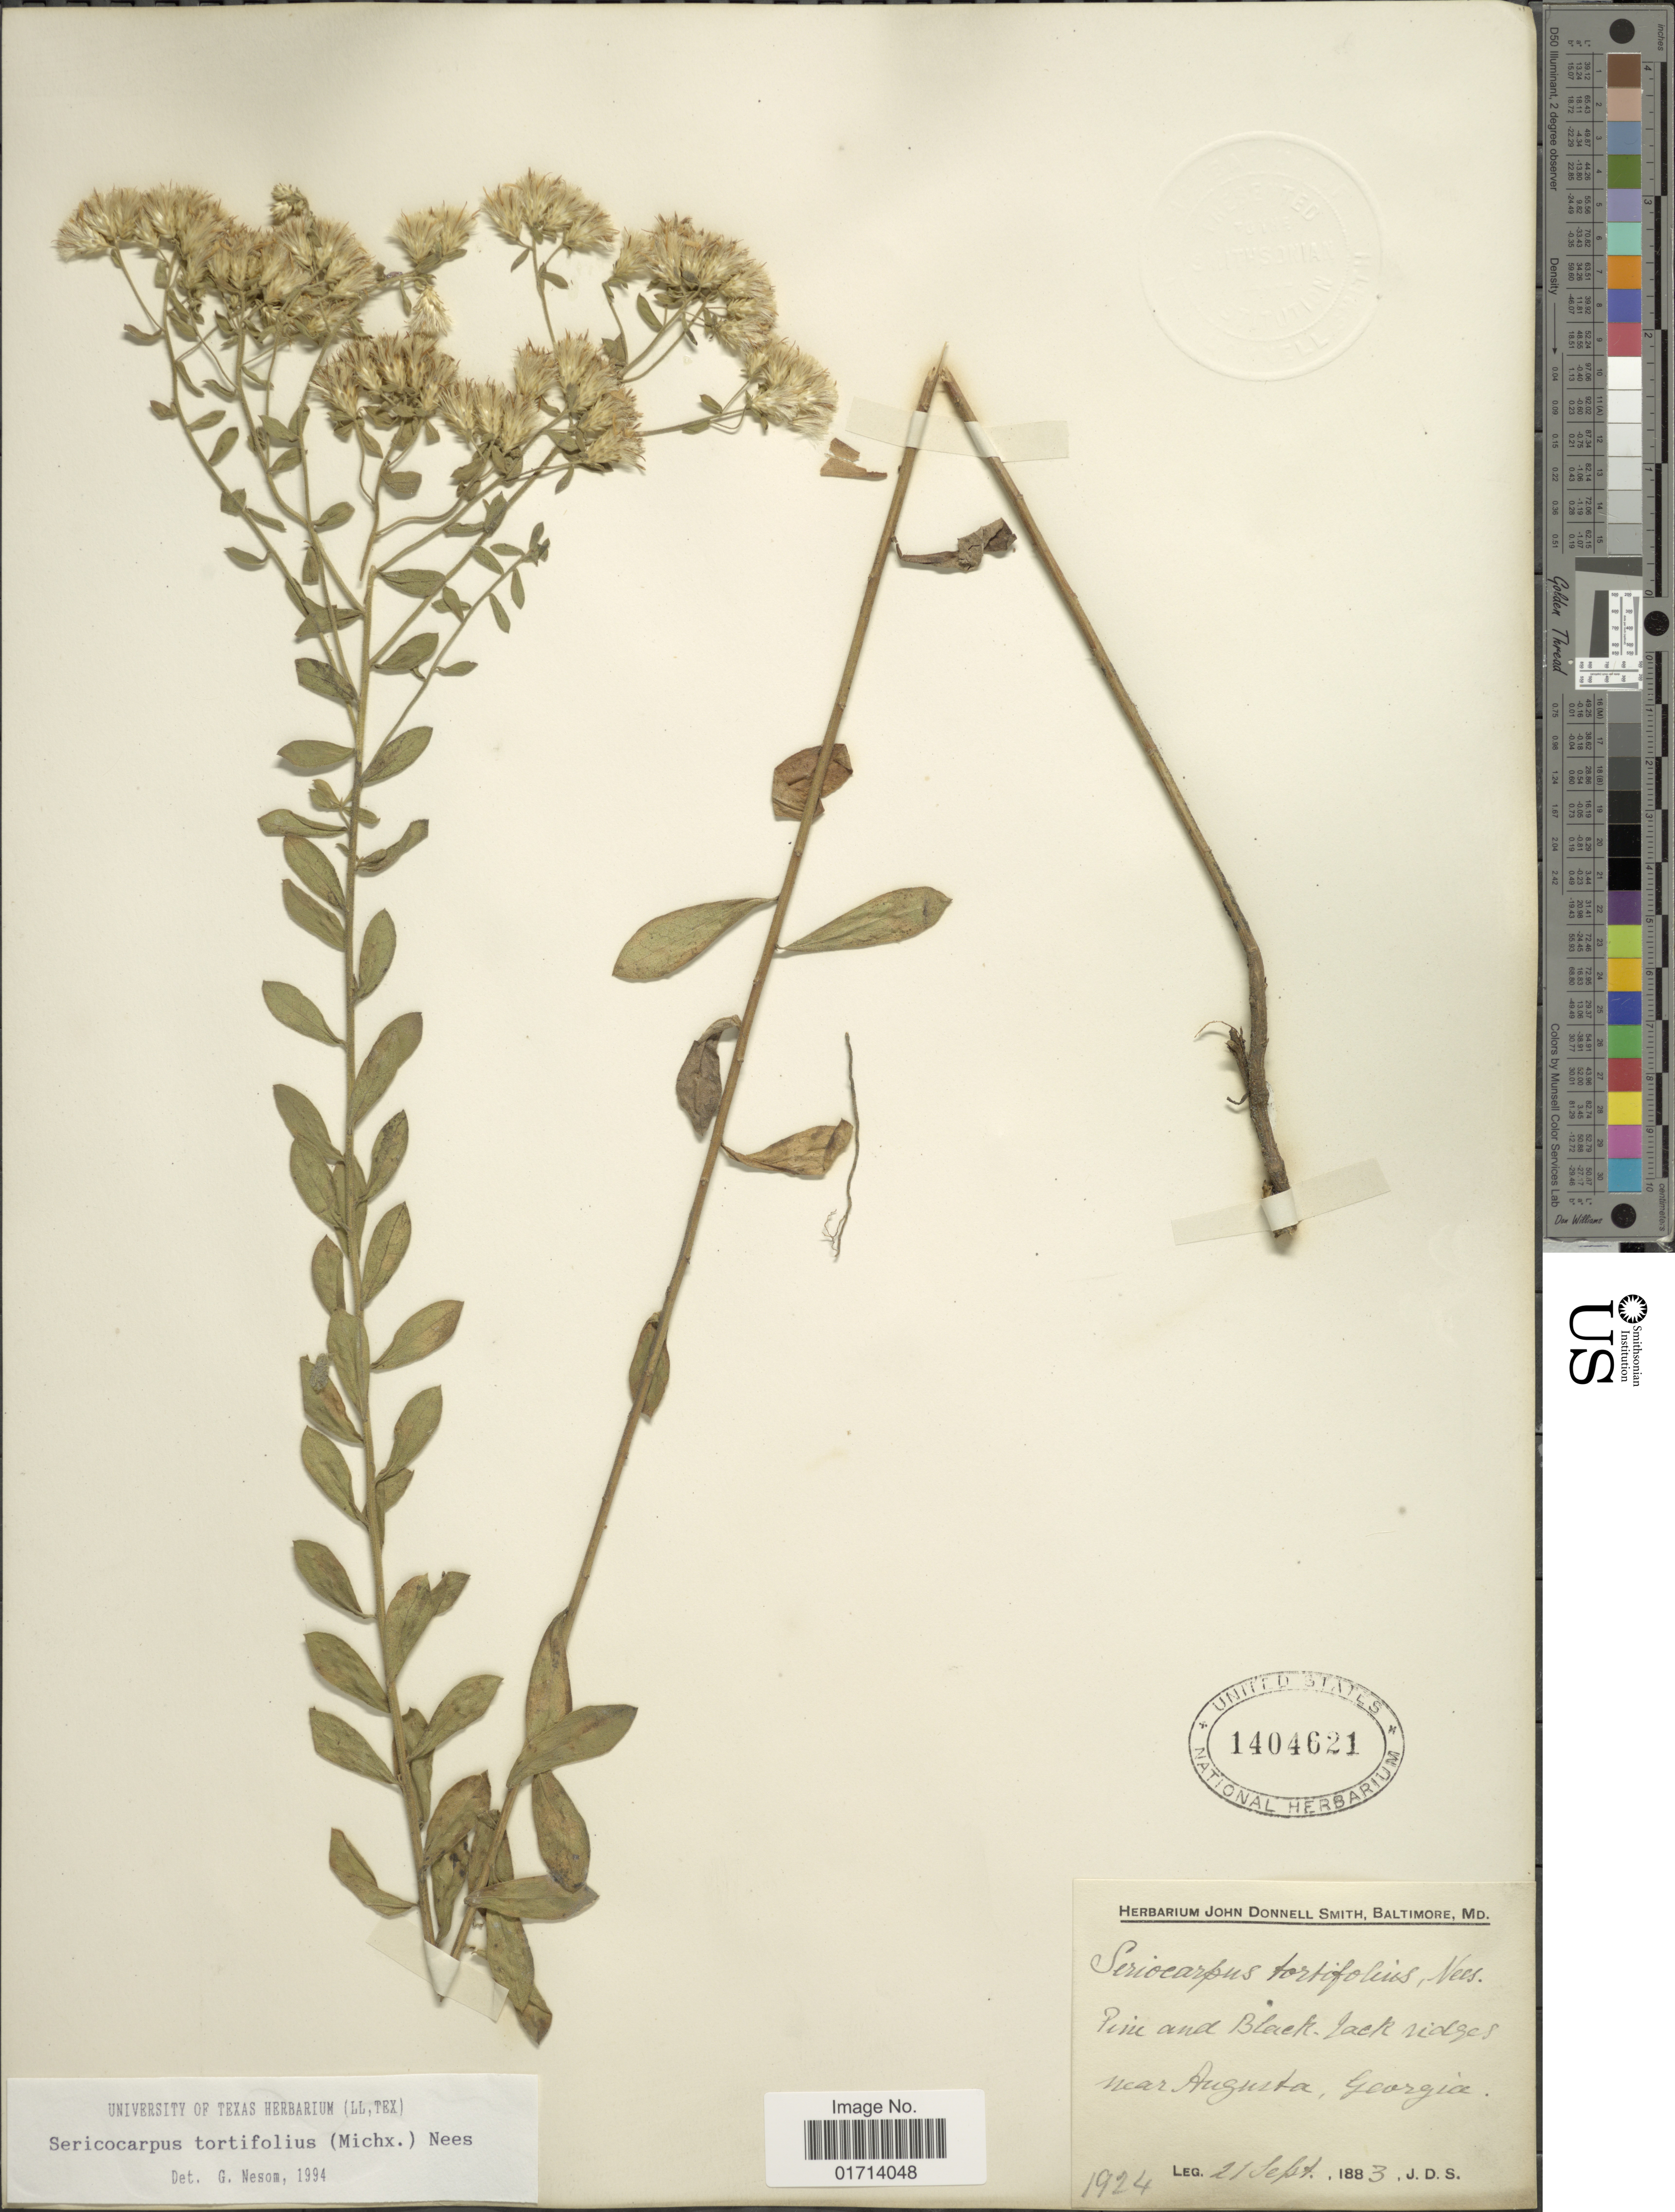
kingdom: Plantae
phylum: Tracheophyta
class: Magnoliopsida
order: Asterales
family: Asteraceae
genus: Sericocarpus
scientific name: Sericocarpus tortifolius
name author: (Michx.) Nees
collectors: J. Donnell Smith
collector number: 1924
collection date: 1883-09-21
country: United States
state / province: Georgia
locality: Near Augusta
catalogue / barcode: US 1404621